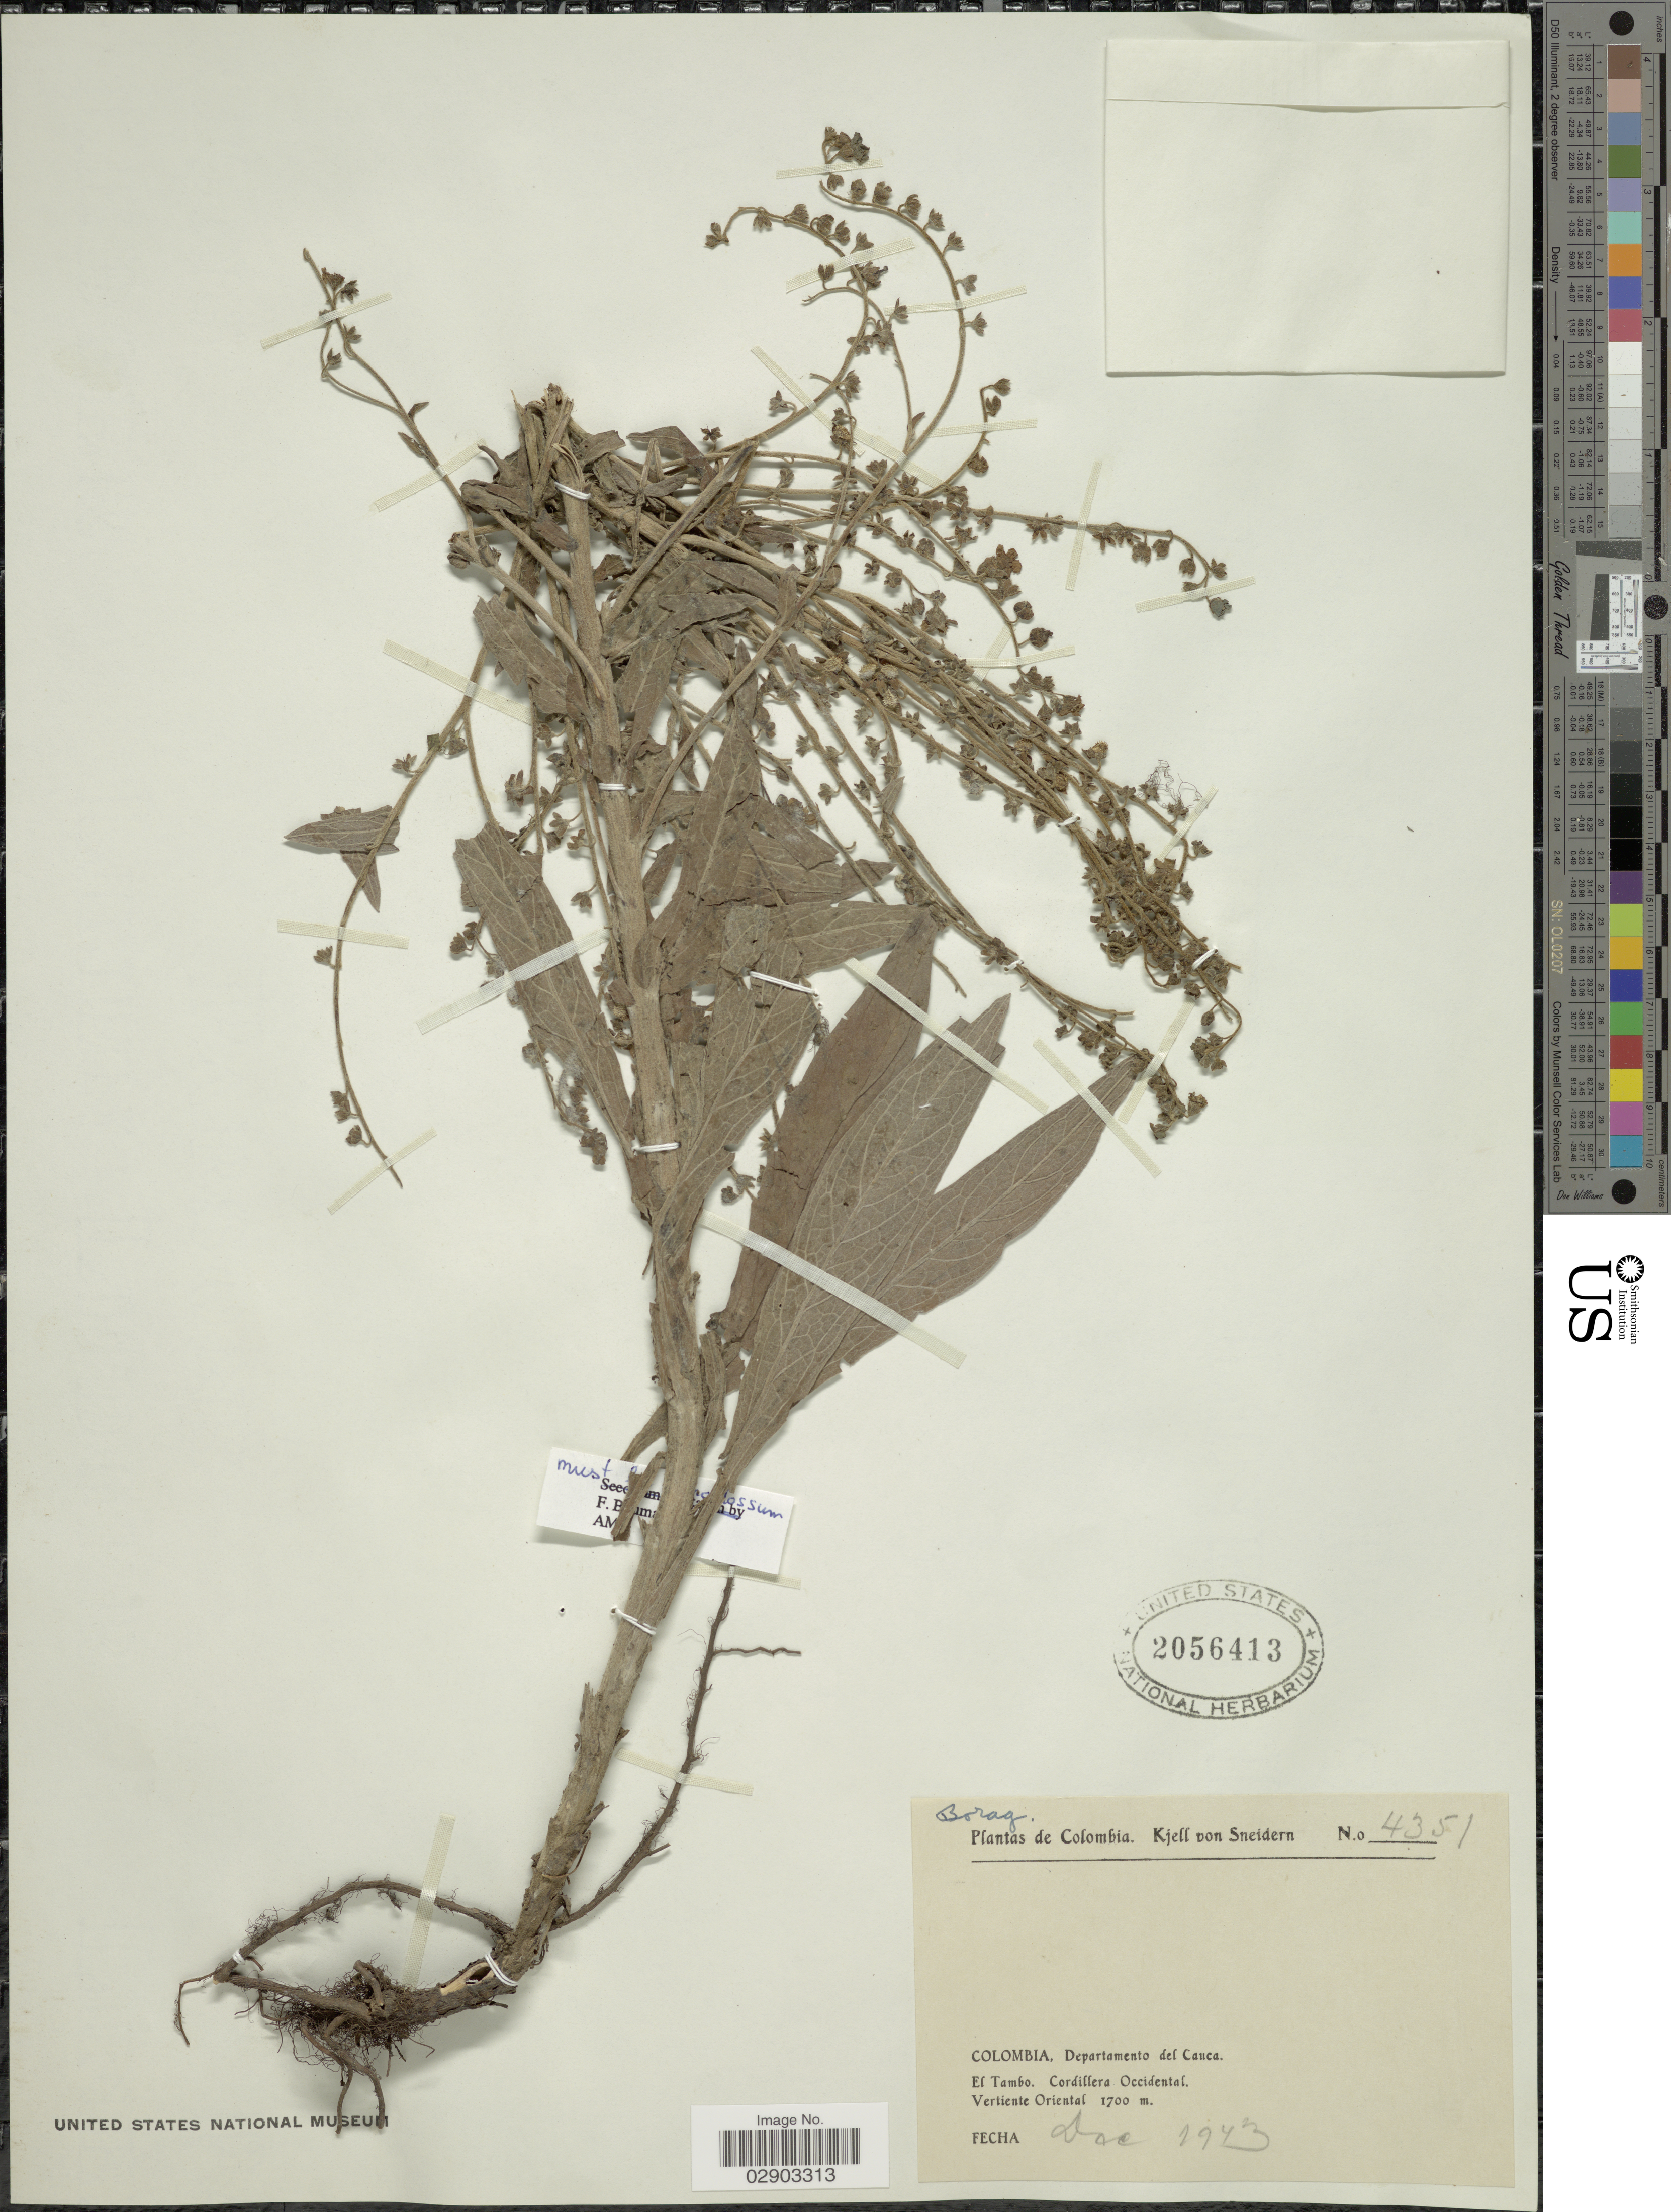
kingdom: Plantae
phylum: Tracheophyta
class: Magnoliopsida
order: Boraginales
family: Boraginaceae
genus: Cynoglossum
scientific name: Cynoglossum sp.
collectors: K. von Sneidern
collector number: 4351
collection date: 1943-12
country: Colombia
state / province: Cauca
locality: Departamento del Cauca. El Tambo. Cordillera Occidental. Vertiente Oriental.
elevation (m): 1700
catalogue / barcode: US 2056413